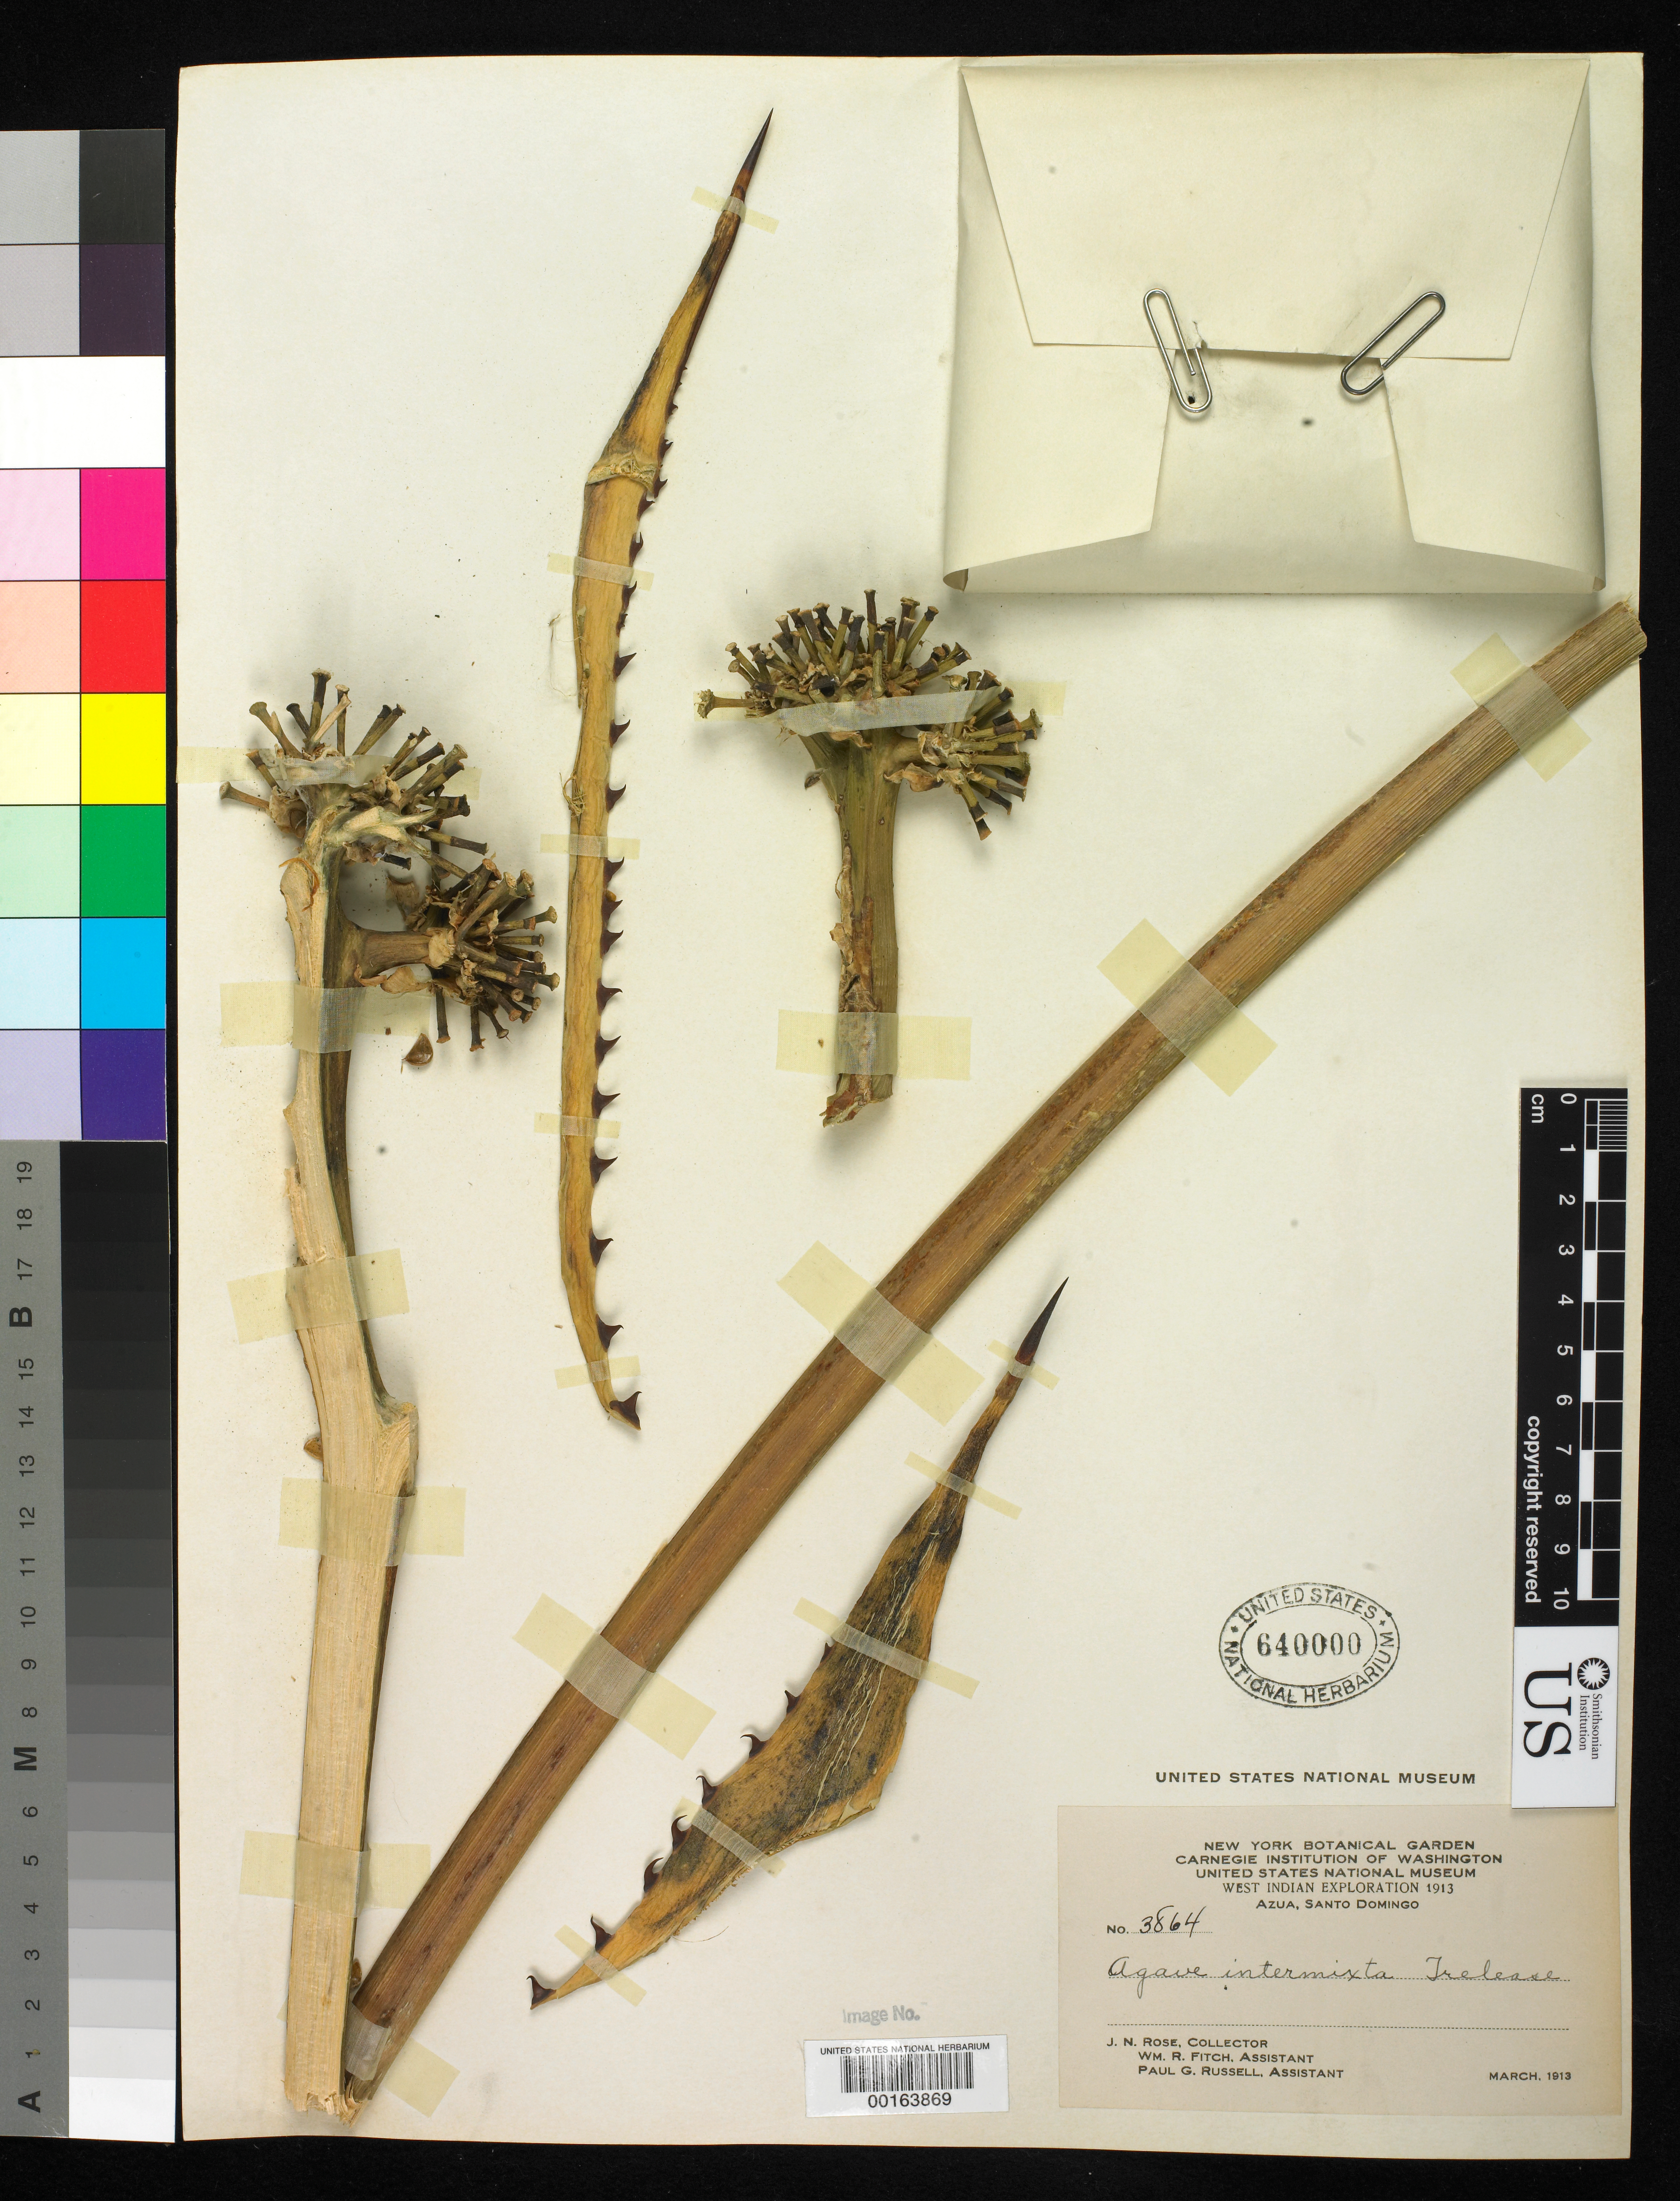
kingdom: Plantae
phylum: Tracheophyta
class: Liliopsida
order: Asparagales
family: Asparagaceae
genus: Agave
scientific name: Agave intermixta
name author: Trel.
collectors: J. N. Rose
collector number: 3864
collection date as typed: Mar 1913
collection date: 1913-03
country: Dominican Republic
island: Hispaniola Island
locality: Azua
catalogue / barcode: US 640000